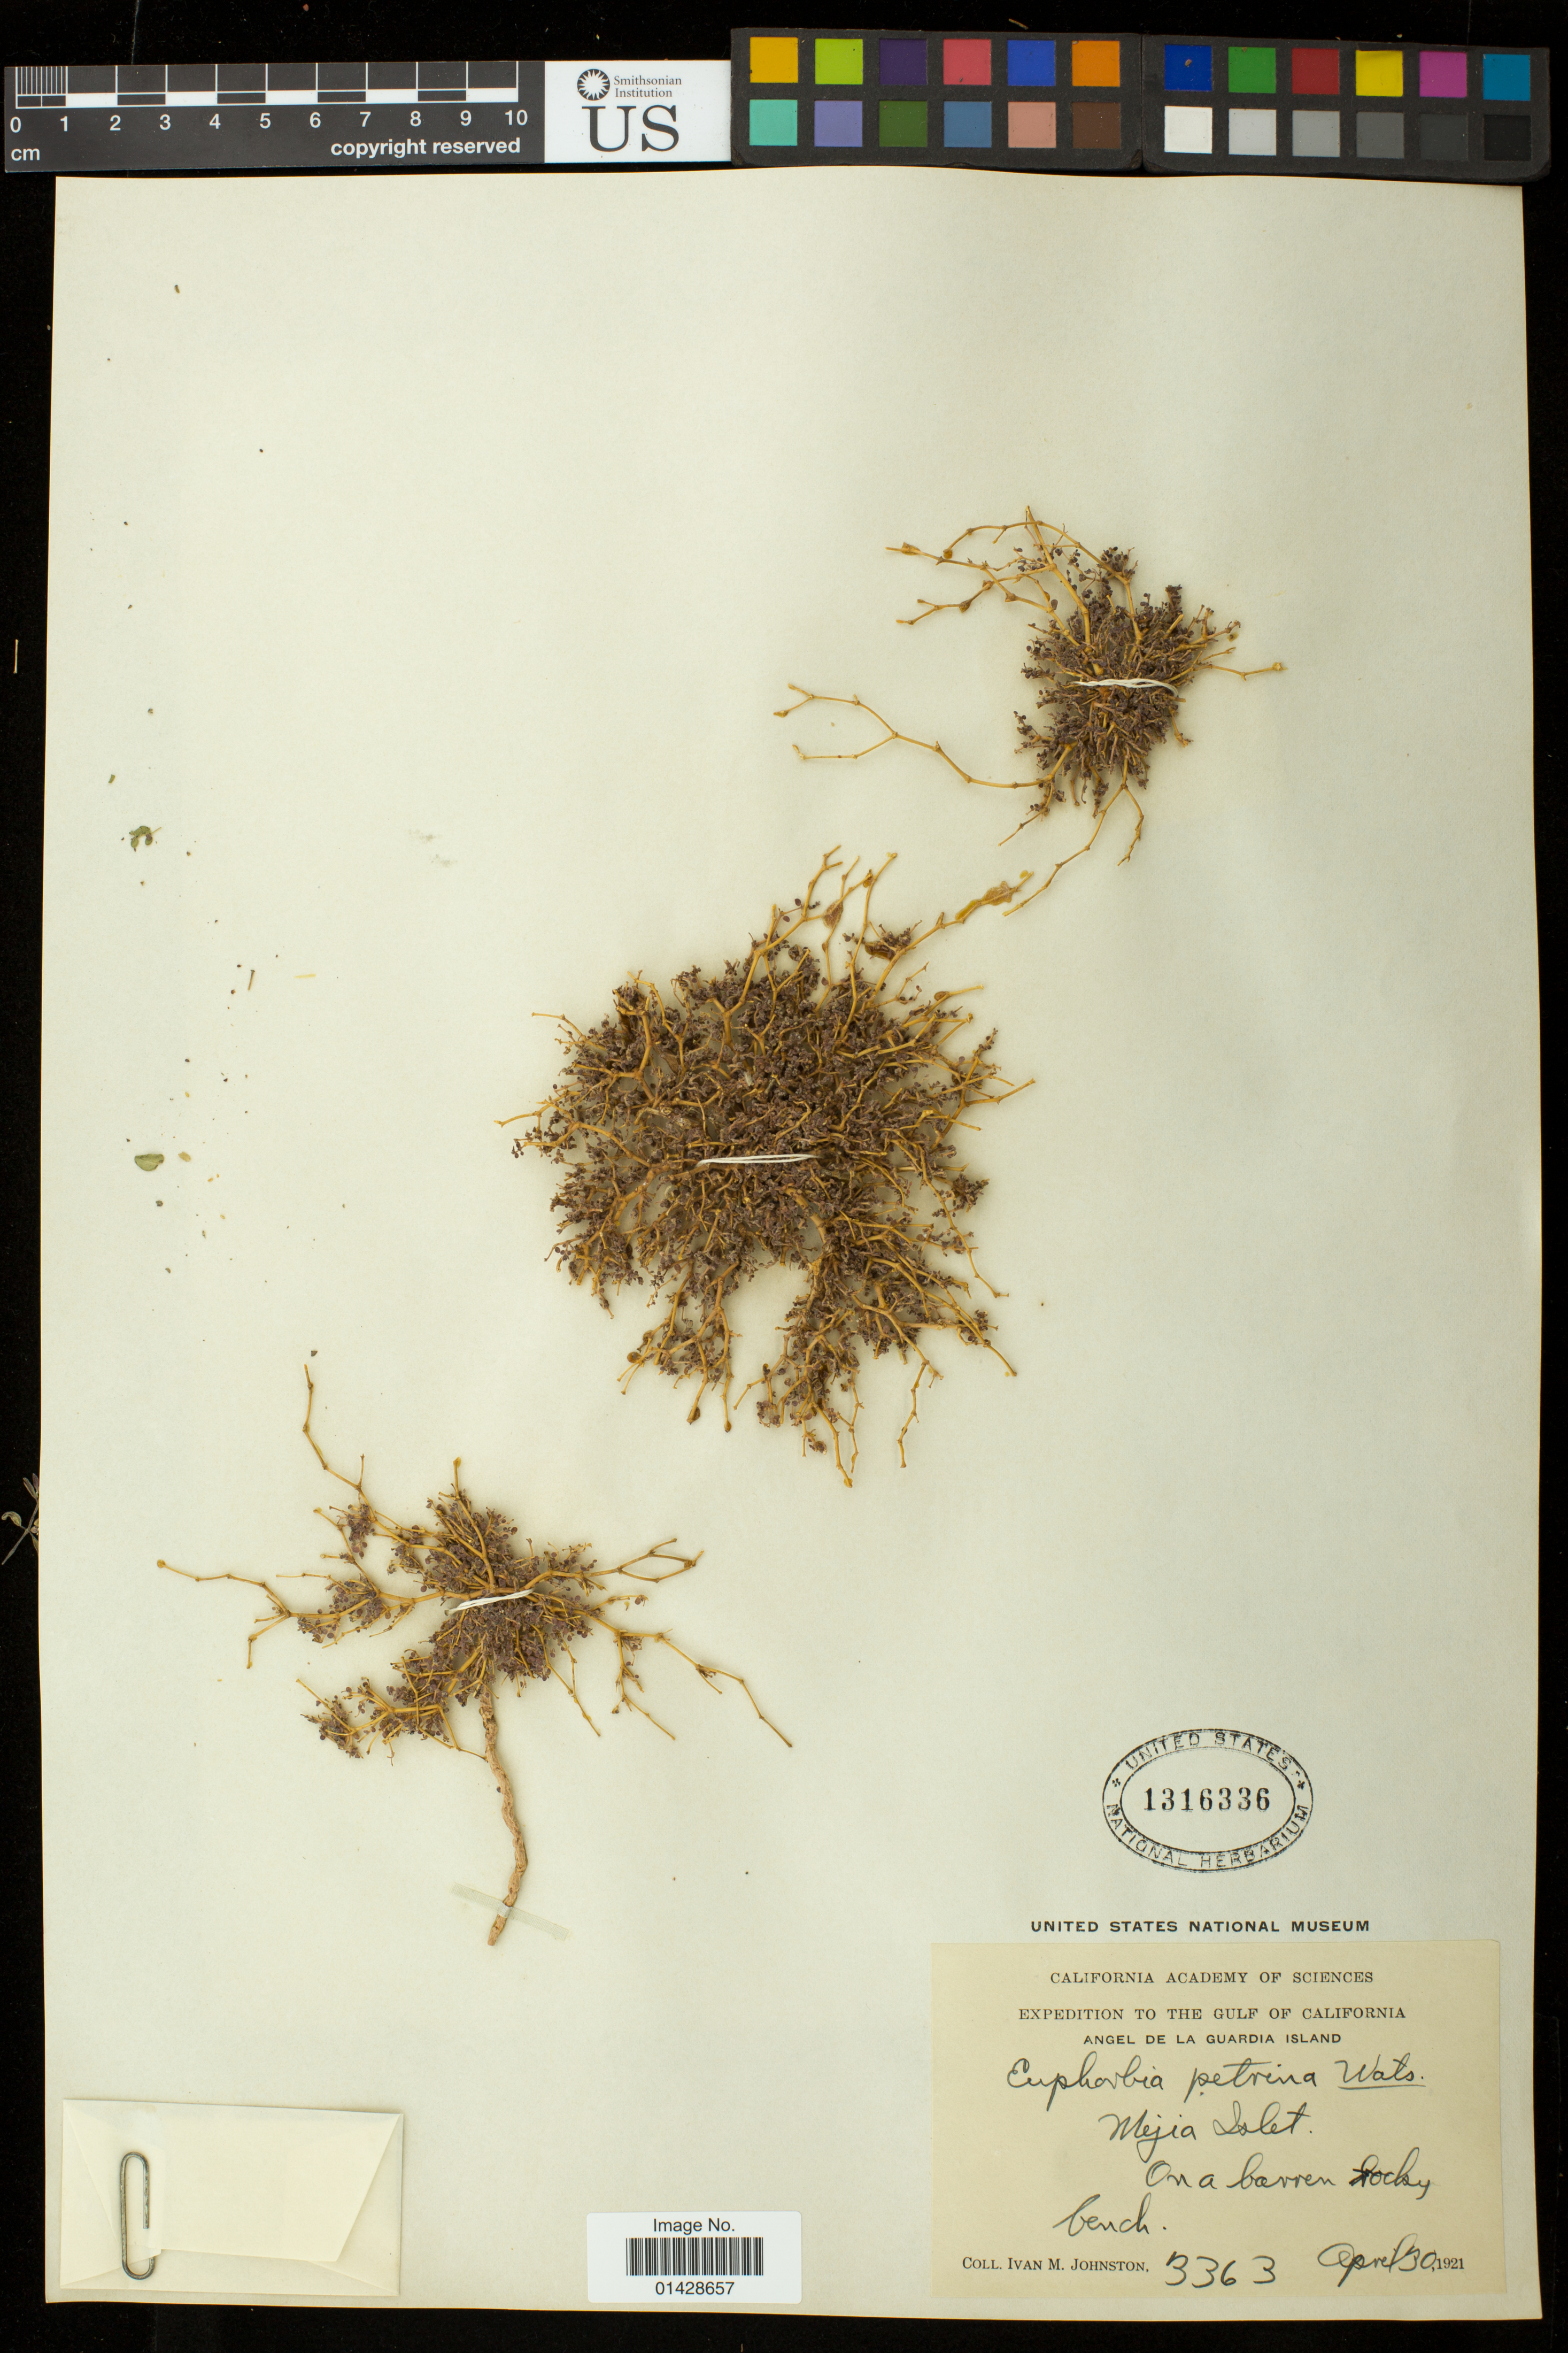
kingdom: Plantae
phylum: Tracheophyta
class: Magnoliopsida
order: Malpighiales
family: Euphorbiaceae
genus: Euphorbia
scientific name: Euphorbia petrina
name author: S. Watson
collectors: I.M. Johnston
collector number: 3363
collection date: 1921-04-30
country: Mexico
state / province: Baja California Sur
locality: Gulf of California; Angel De La Guardia Island; Mejia Islet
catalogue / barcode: US 1316336